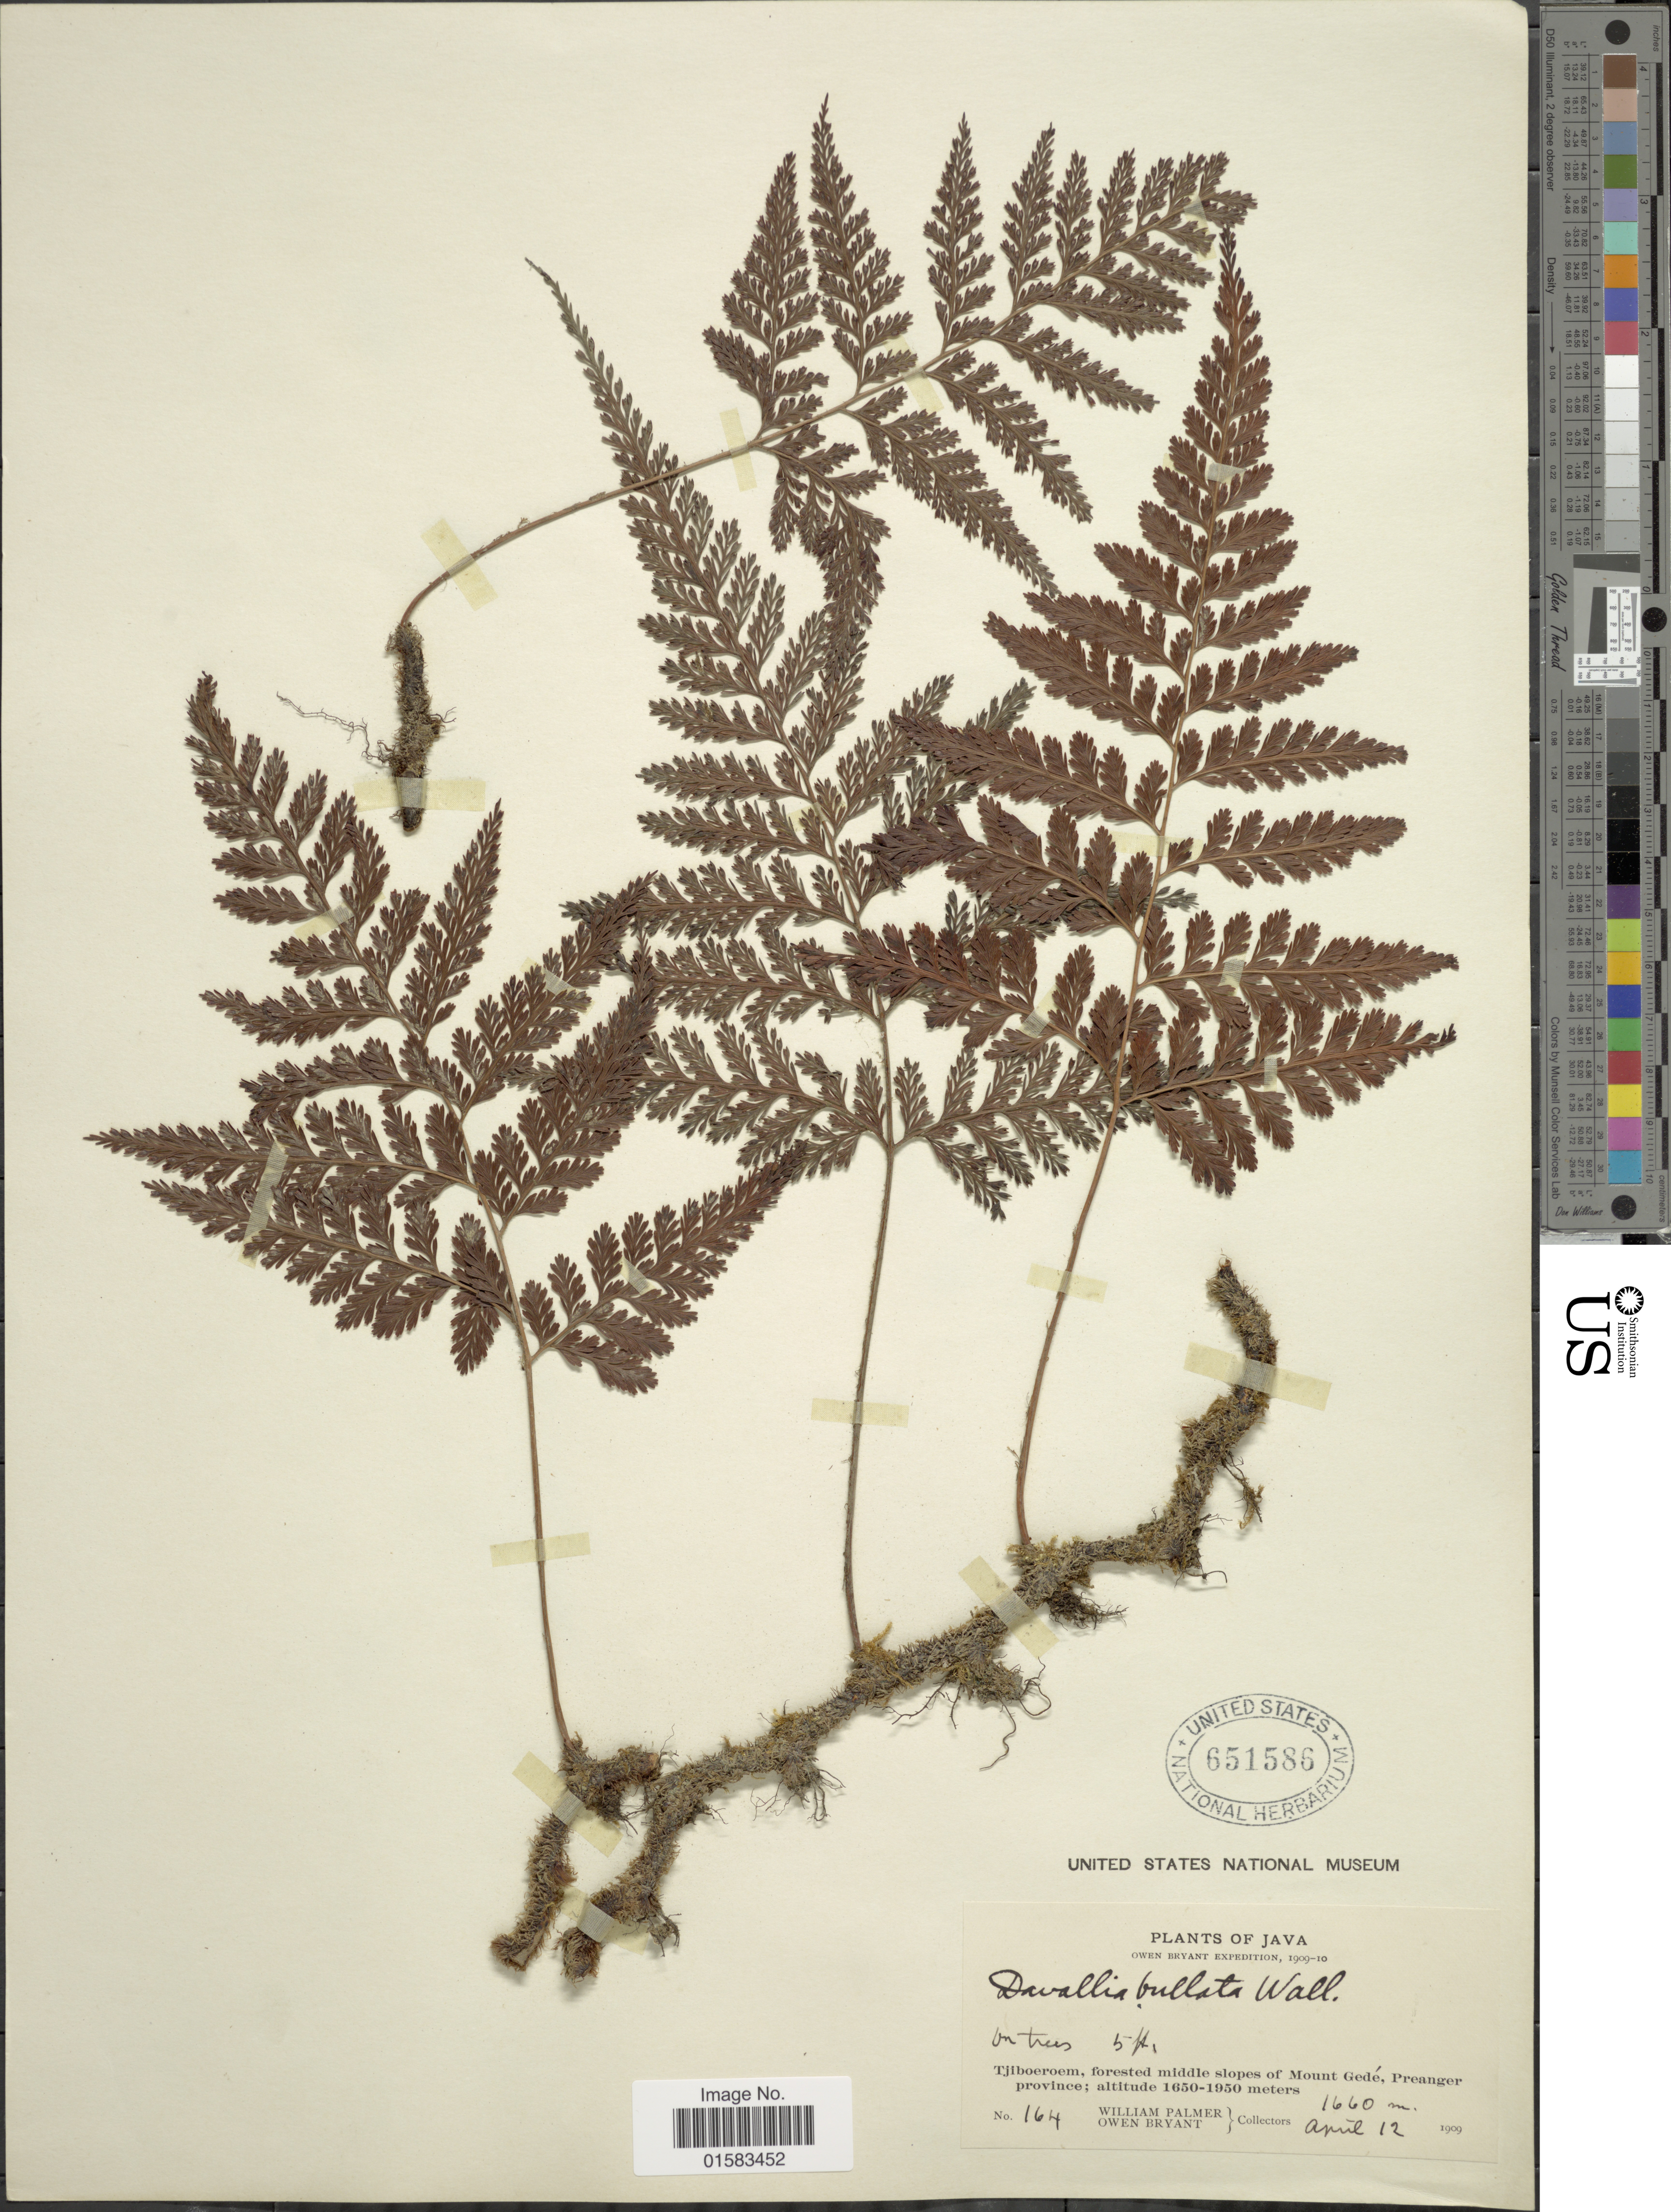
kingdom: Plantae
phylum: Tracheophyta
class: Polypodiopsida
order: Polypodiales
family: Davalliaceae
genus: Davallia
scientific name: Davallia trichomanoides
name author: Blume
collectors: W. Palmer & O. Bryant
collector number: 164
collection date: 1909-04-12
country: Indonesia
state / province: Java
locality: Tjiboeroem, forested middle slopes of Mount Gedé, Preanger province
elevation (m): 1660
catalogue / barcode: US 651586